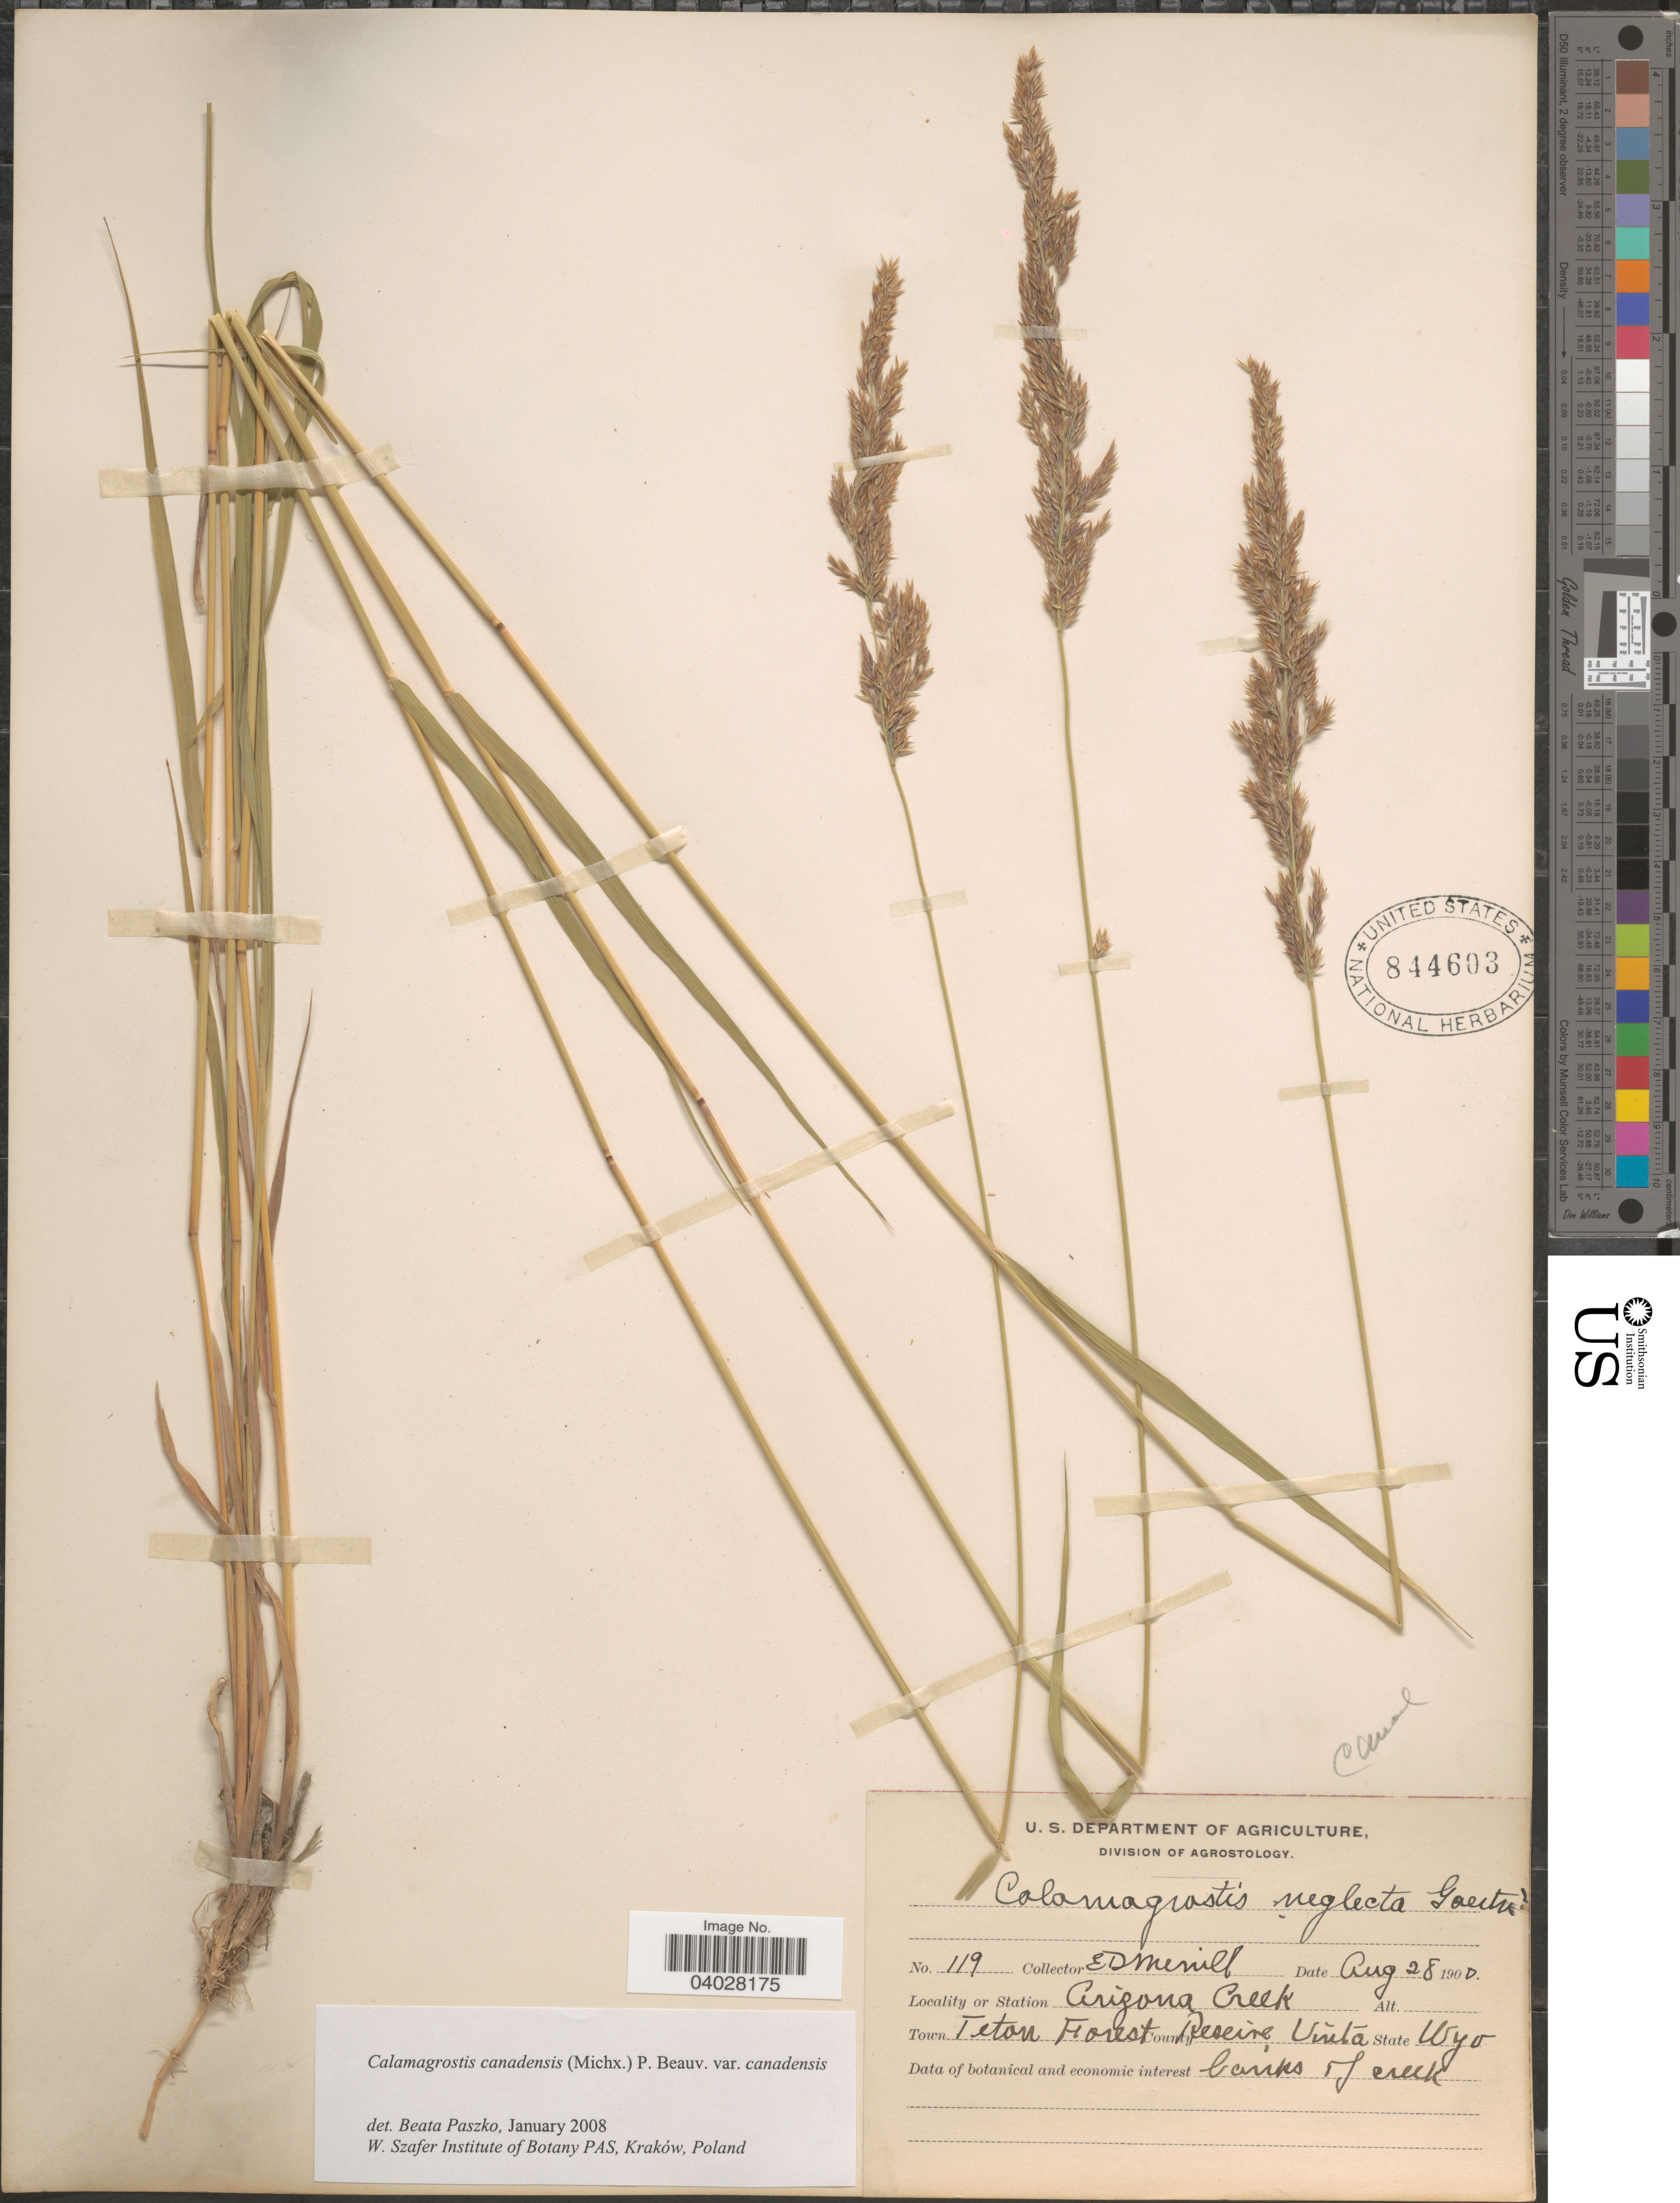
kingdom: Plantae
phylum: Tracheophyta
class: Liliopsida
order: Poales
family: Poaceae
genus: Calamagrostis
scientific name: Calamagrostis canadensis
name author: (Michx.) P. Beauv.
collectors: E. D. Merrill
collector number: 119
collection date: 1900-08-28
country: United States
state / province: Wyoming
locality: Arizona Creek. Town Teton Forest Reserve, Uinta.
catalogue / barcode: US 844603